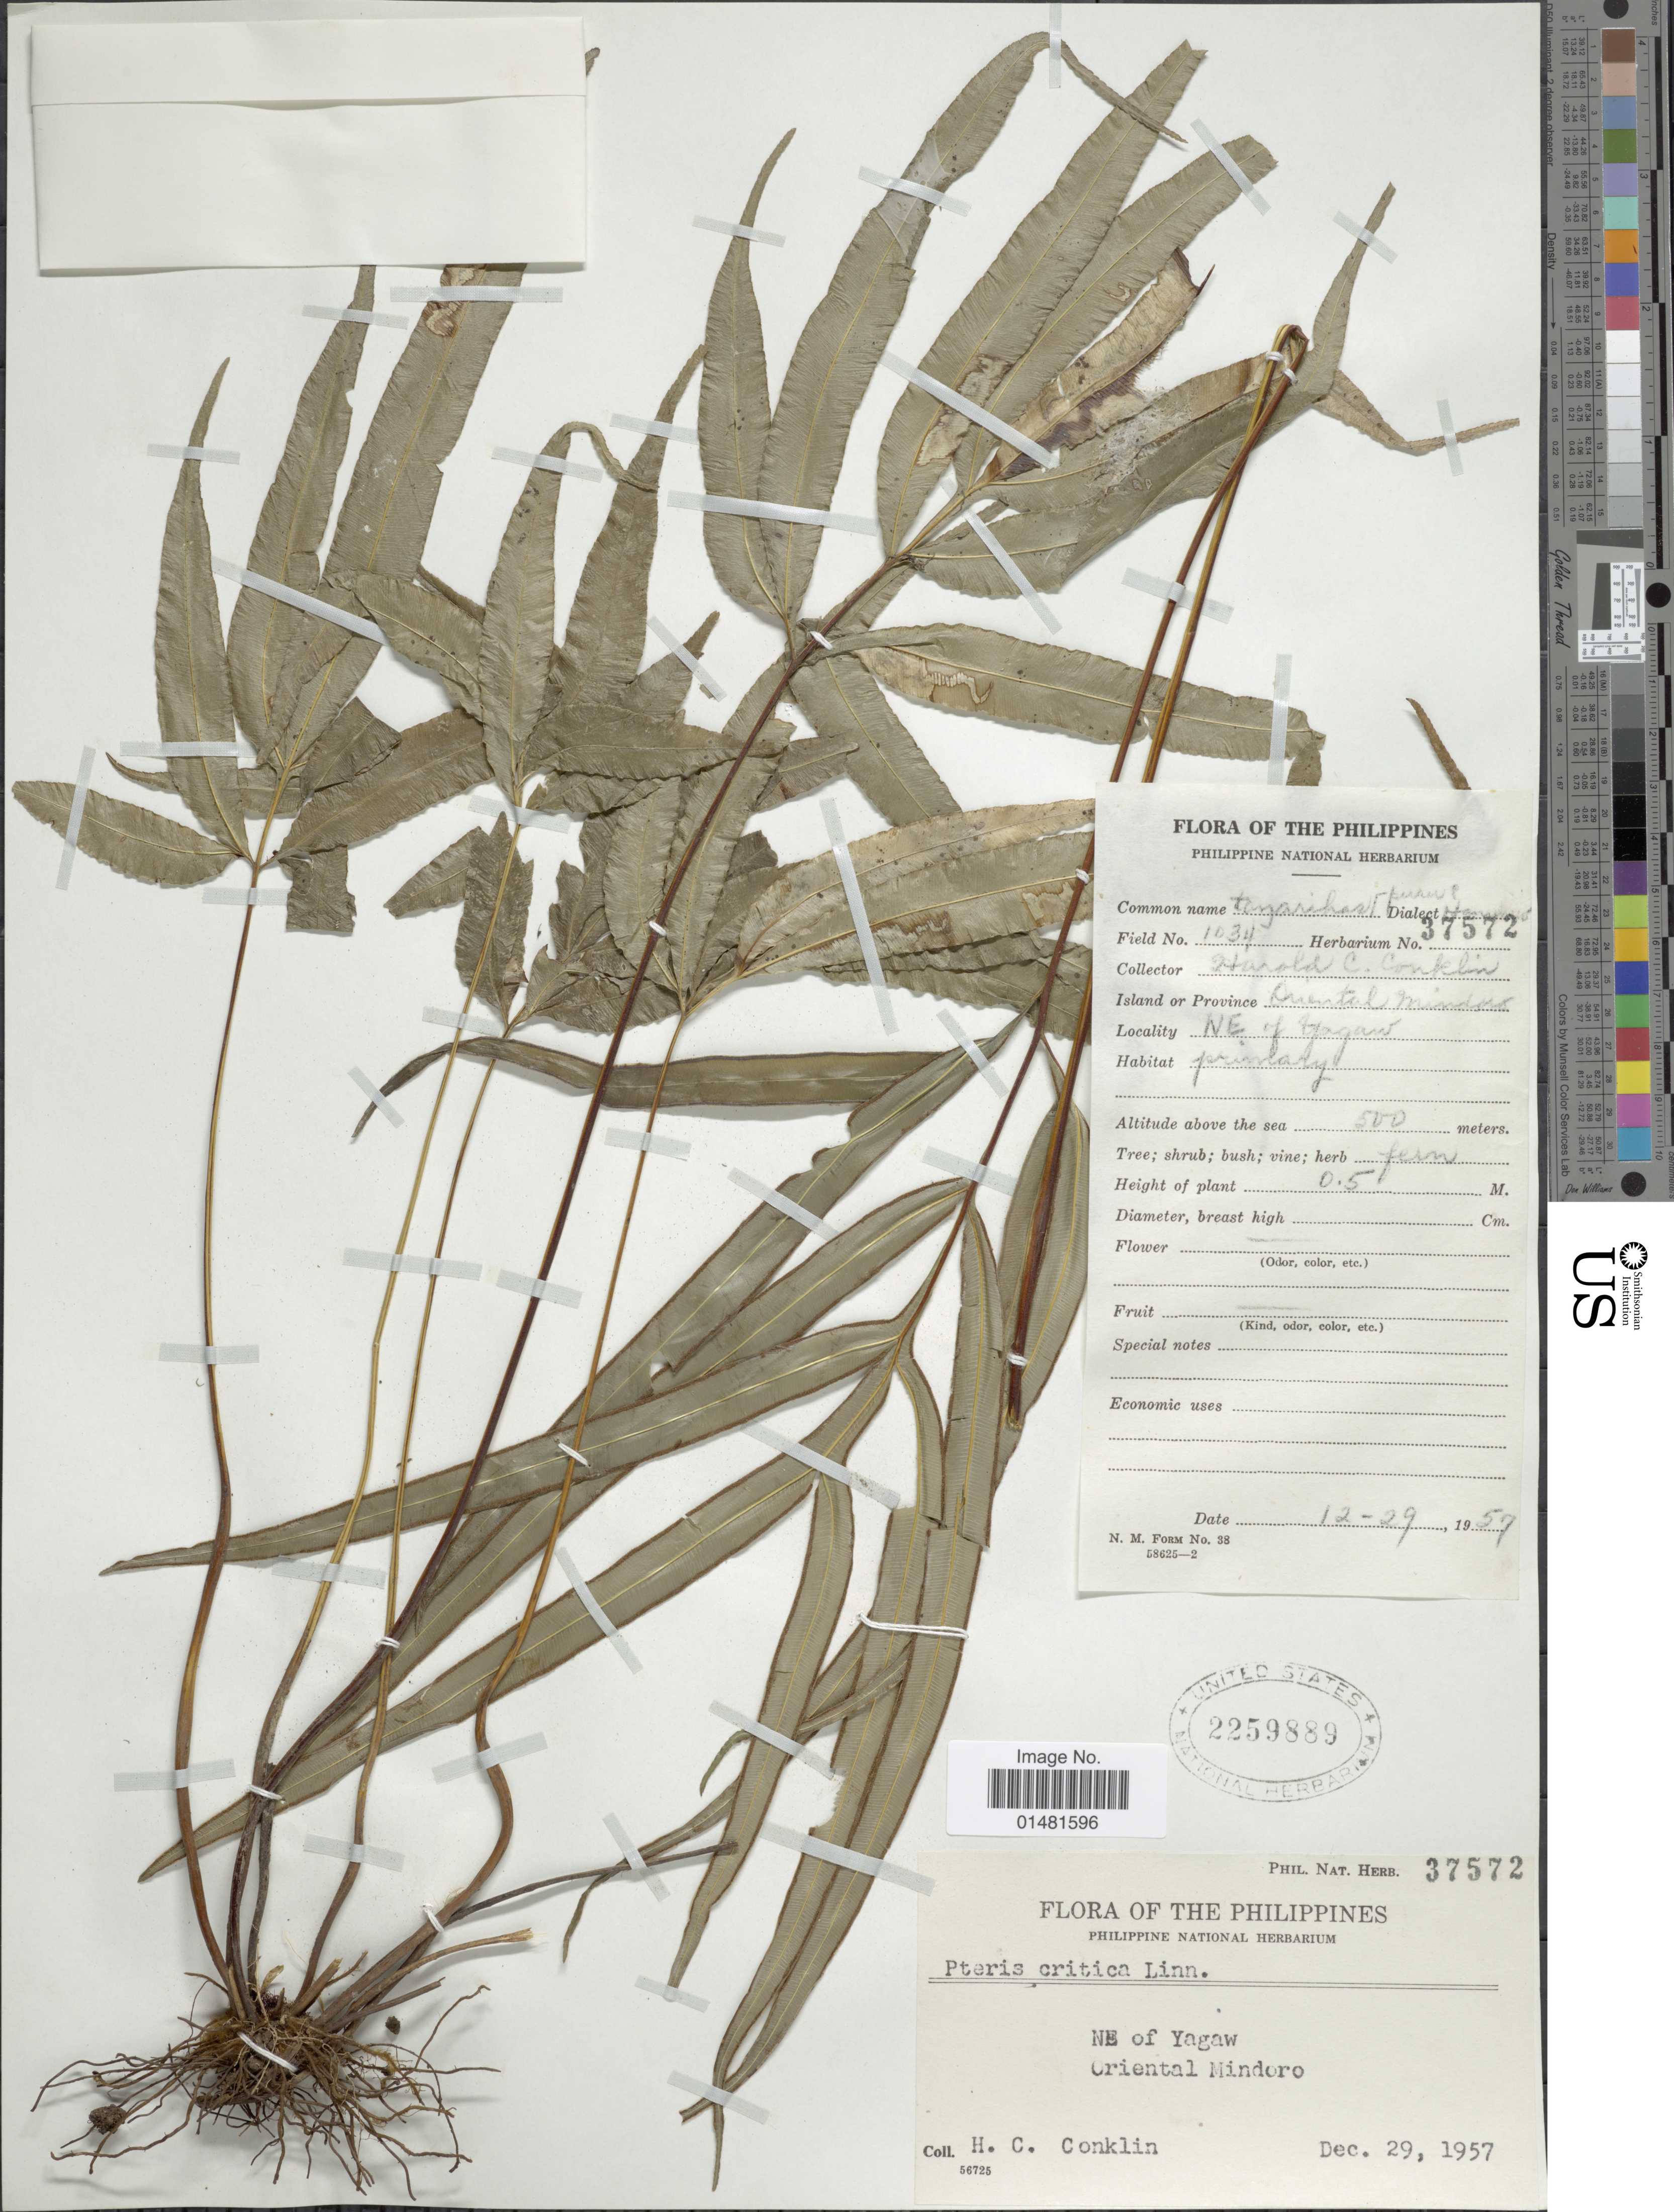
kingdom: Plantae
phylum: Tracheophyta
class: Polypodiopsida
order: Polypodiales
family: Pteridaceae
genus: Pteris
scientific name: Pteris cretica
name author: L.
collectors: H. Conklin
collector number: Phil Nat Herb 37572/1034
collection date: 1957-12-29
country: Philippines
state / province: Mimaropa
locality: NE of Yagaw, Oriental Mindoro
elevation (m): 500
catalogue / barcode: US 2259889